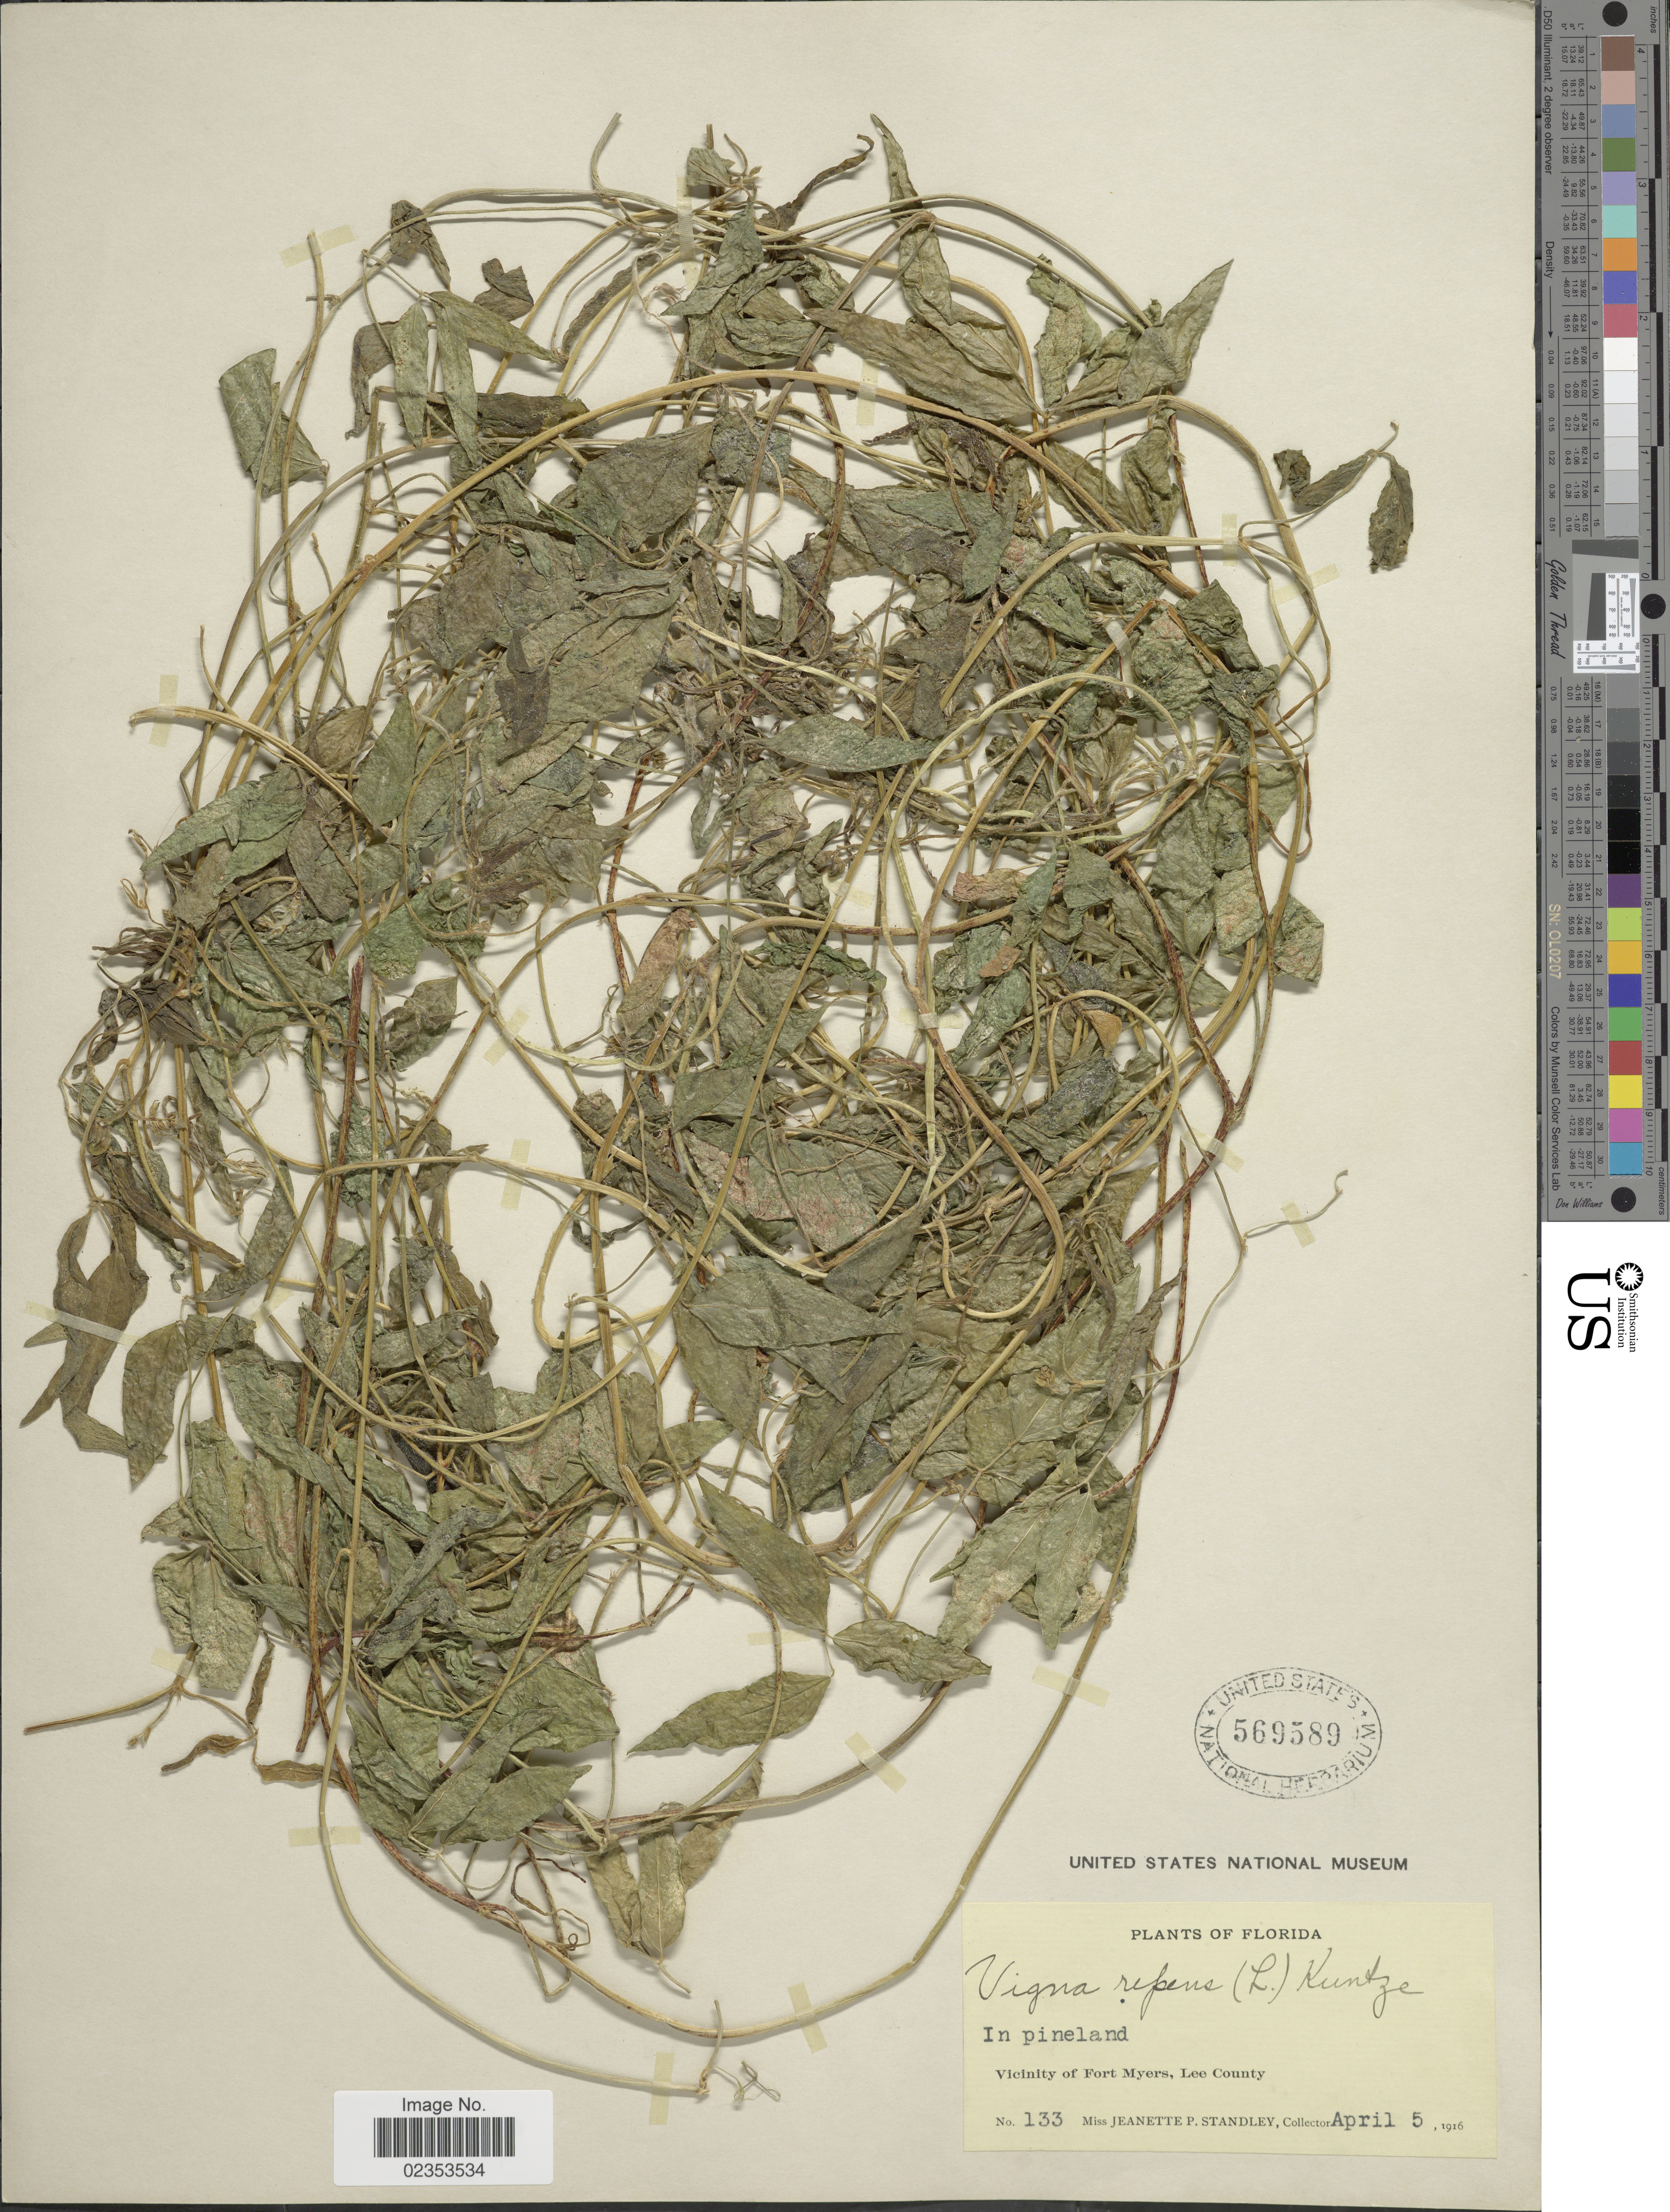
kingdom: Plantae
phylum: Tracheophyta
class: Magnoliopsida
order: Fabales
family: Fabaceae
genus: Vigna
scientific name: Vigna luteola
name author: (Jacq.) Benth.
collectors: J. P. Standley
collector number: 133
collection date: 1916-04-05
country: United States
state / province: Florida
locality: In pine land, Vicinity of Fort Meyersm Lee County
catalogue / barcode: US 569589